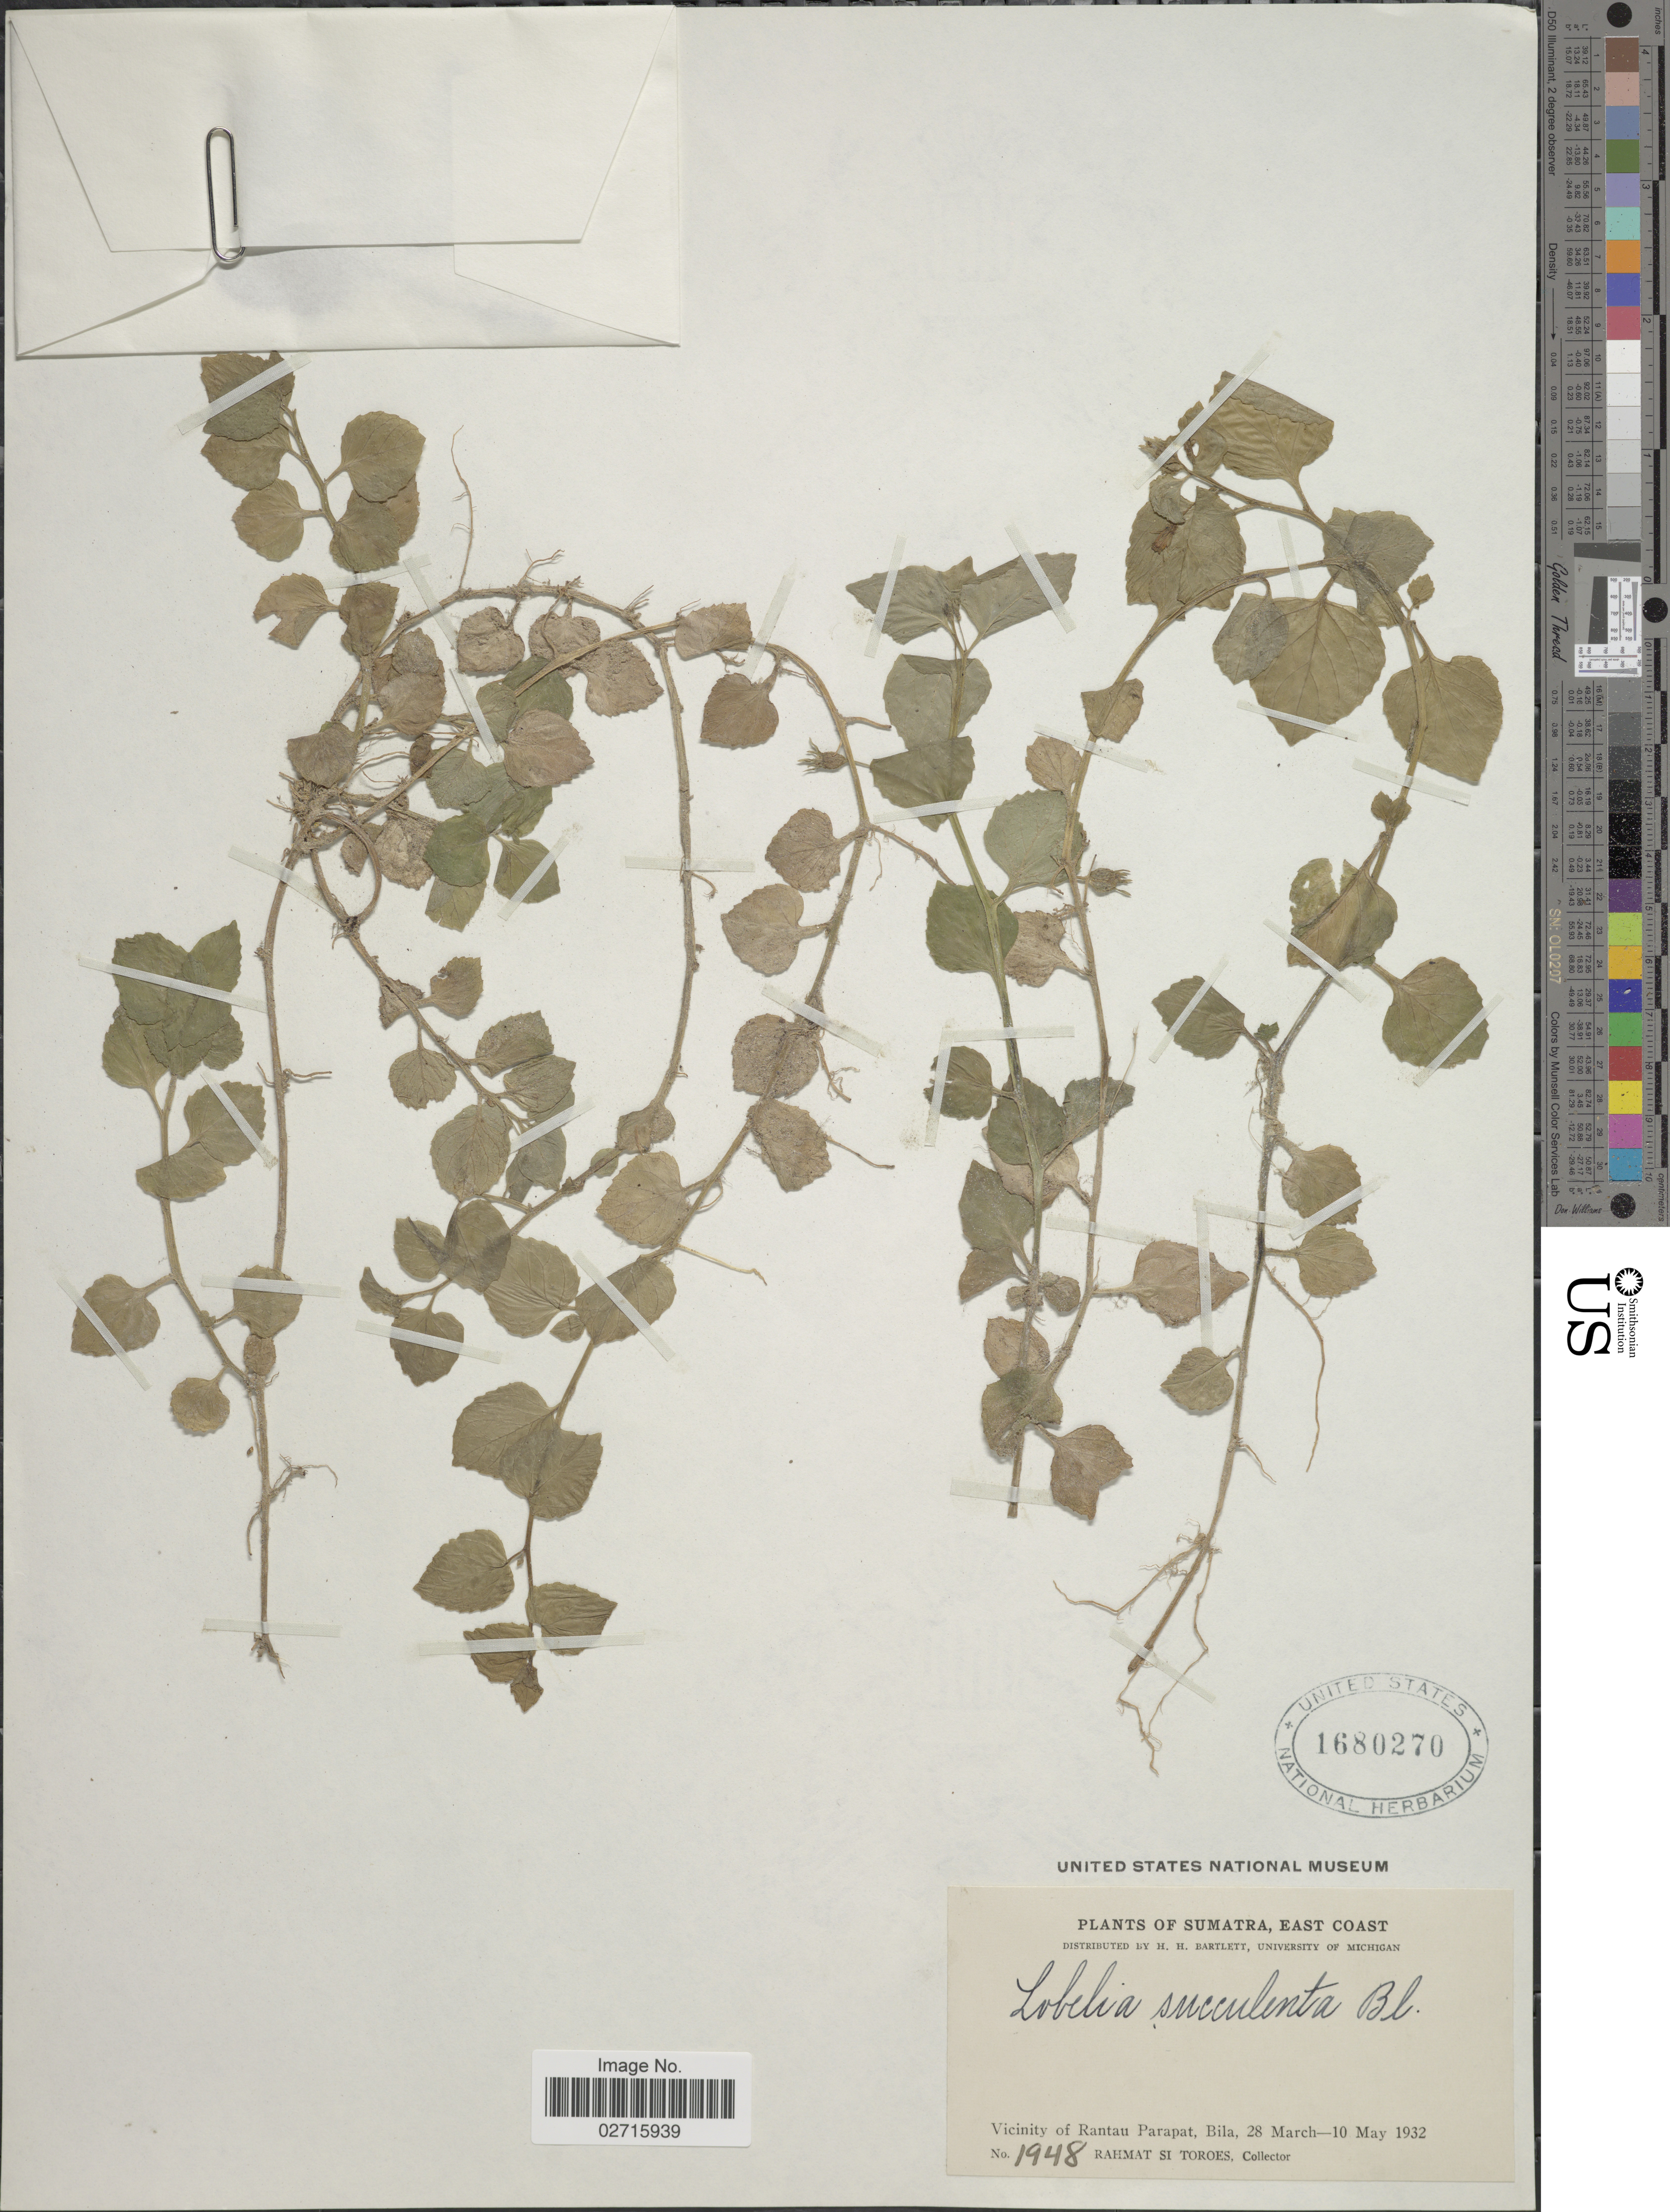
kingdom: Plantae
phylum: Tracheophyta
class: Magnoliopsida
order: Asterales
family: Campanulaceae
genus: Lobelia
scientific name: Lobelia succulenta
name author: Blume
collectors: Rahmat Si Boeea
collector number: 1948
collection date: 1932-03-28/1932-05-10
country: Indonesia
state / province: Sumatra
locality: East Coast, Vicinity of Rantau Parapat, Bila.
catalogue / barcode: US 1680270